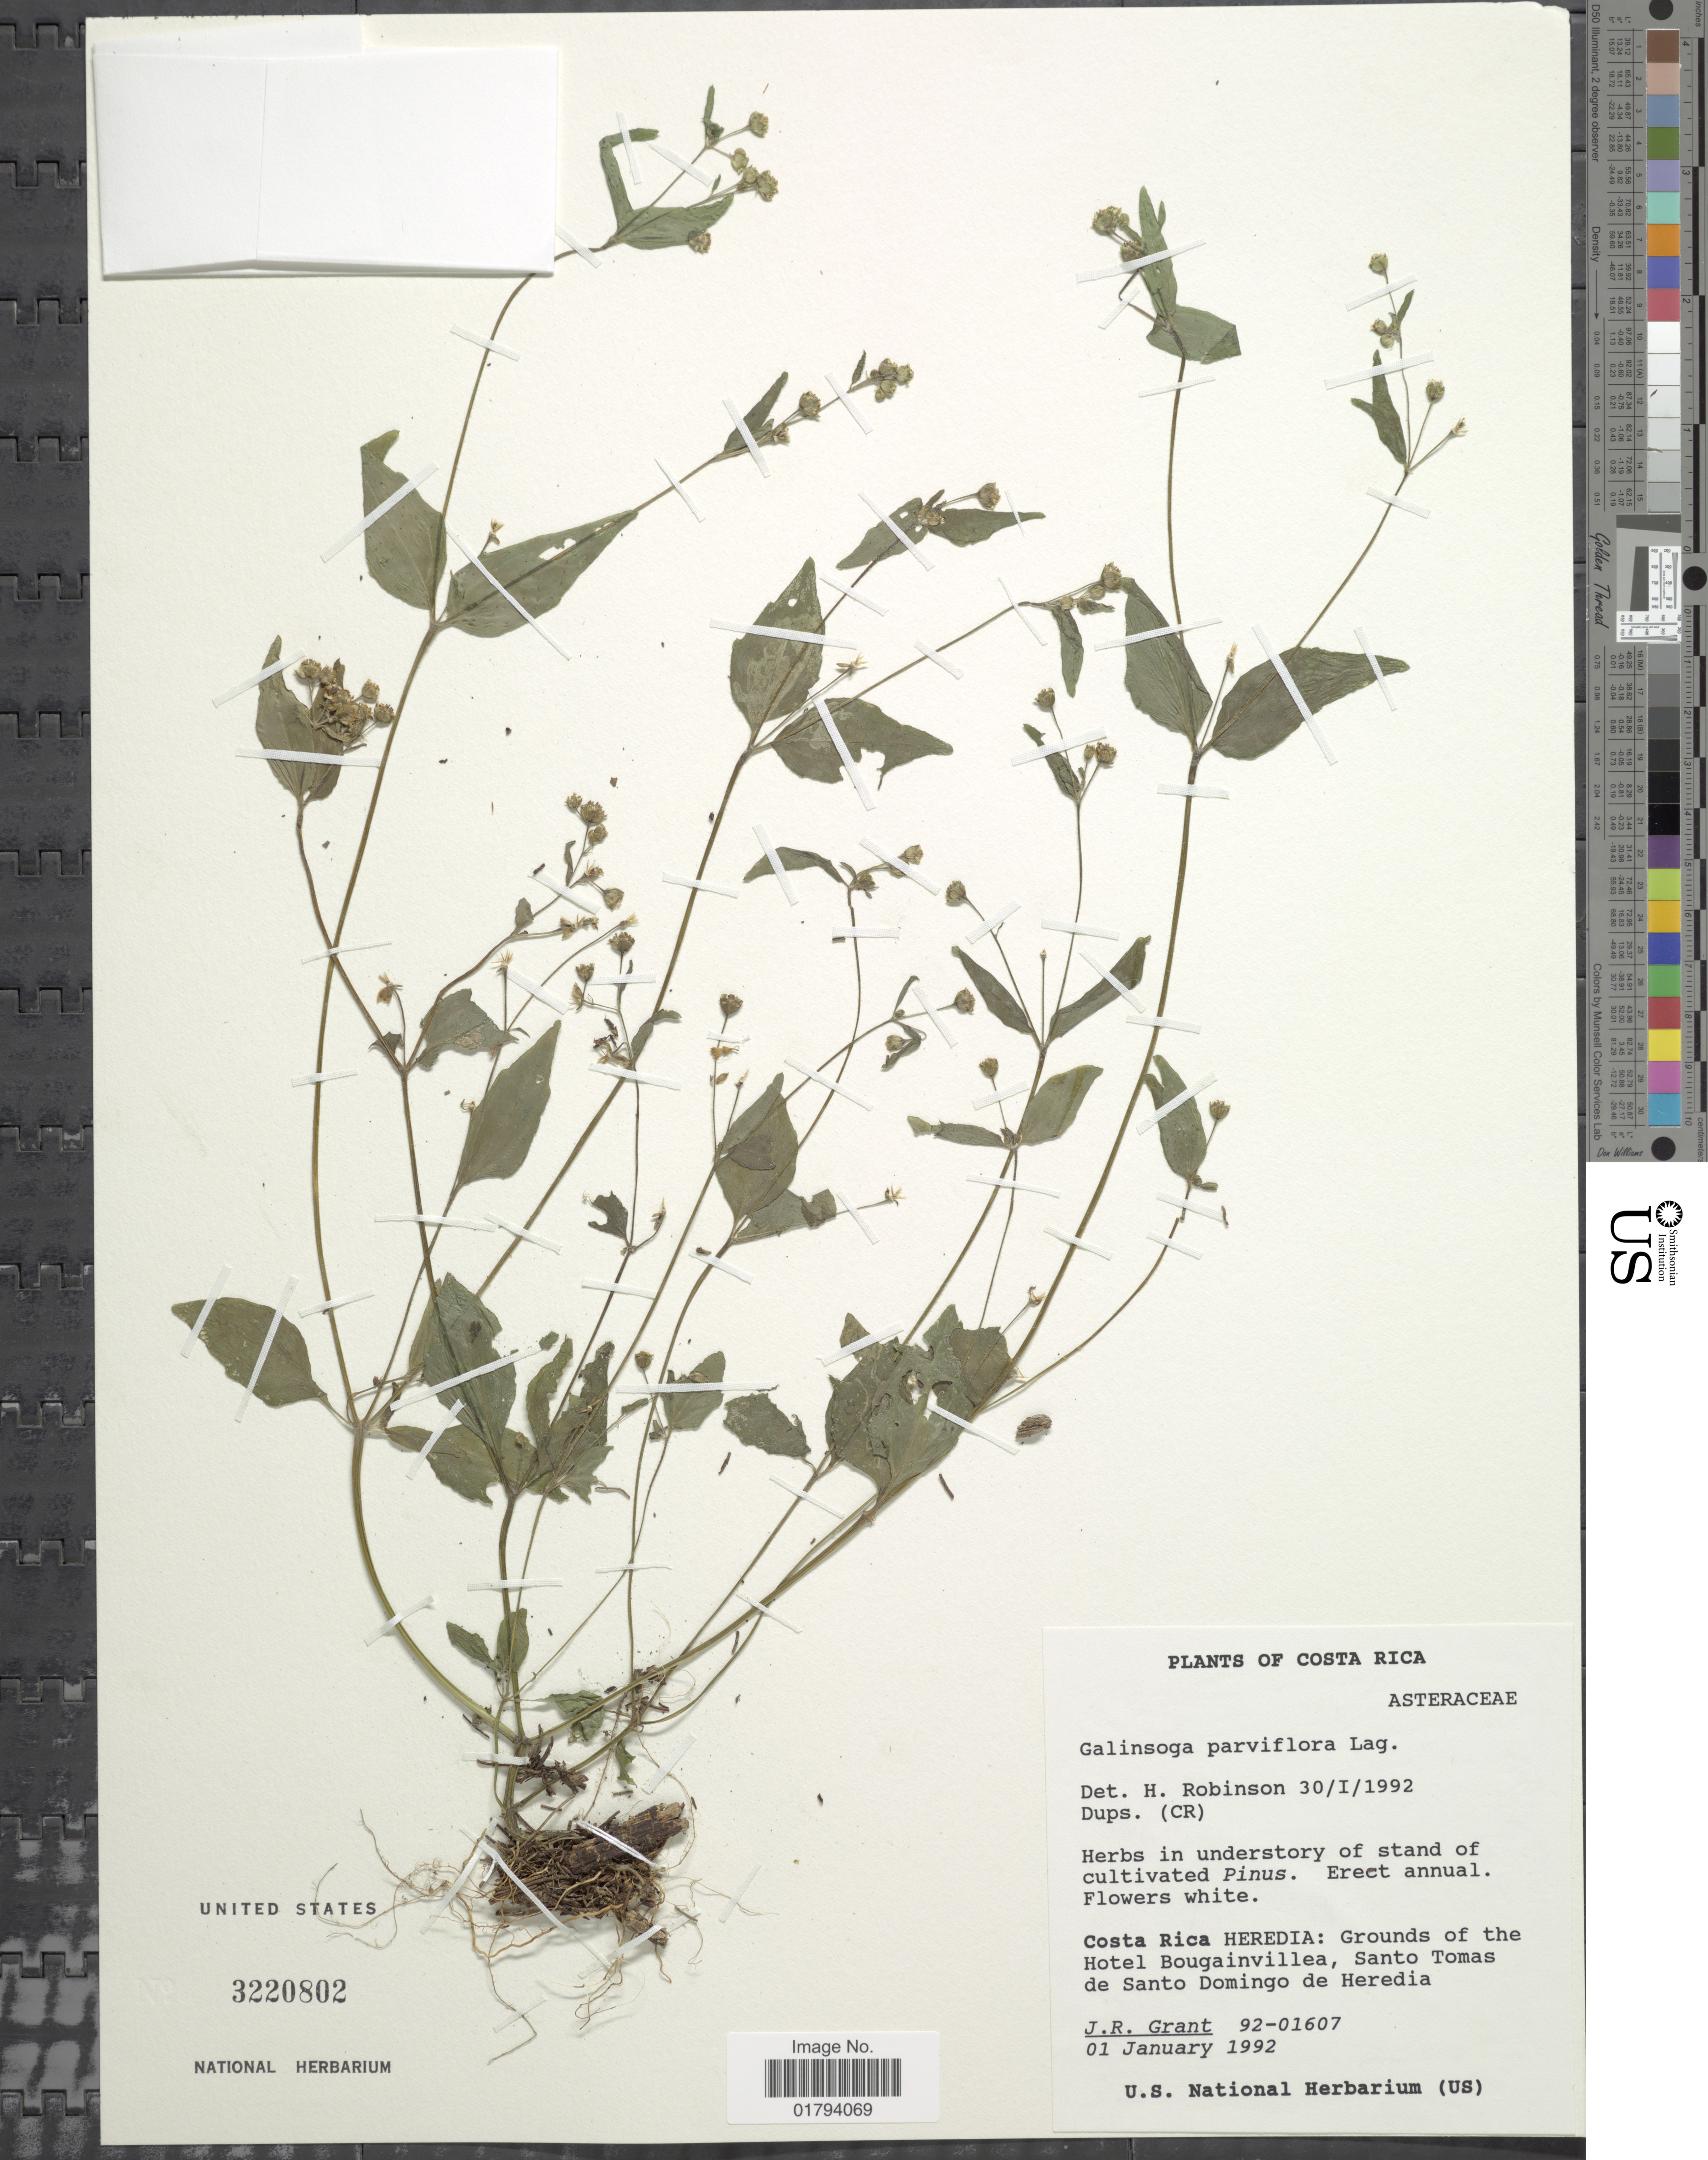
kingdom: Plantae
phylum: Tracheophyta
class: Magnoliopsida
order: Asterales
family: Asteraceae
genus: Galinsoga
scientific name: Galinsoga parviflora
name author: Cav.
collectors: J. Grant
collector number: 92-01607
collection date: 1992-01-01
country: Costa Rica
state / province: Heredia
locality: Grounds of the Hotel Bougainvillea, Santo Tomas de Santo Domingo de Heredia.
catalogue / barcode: US 3220802